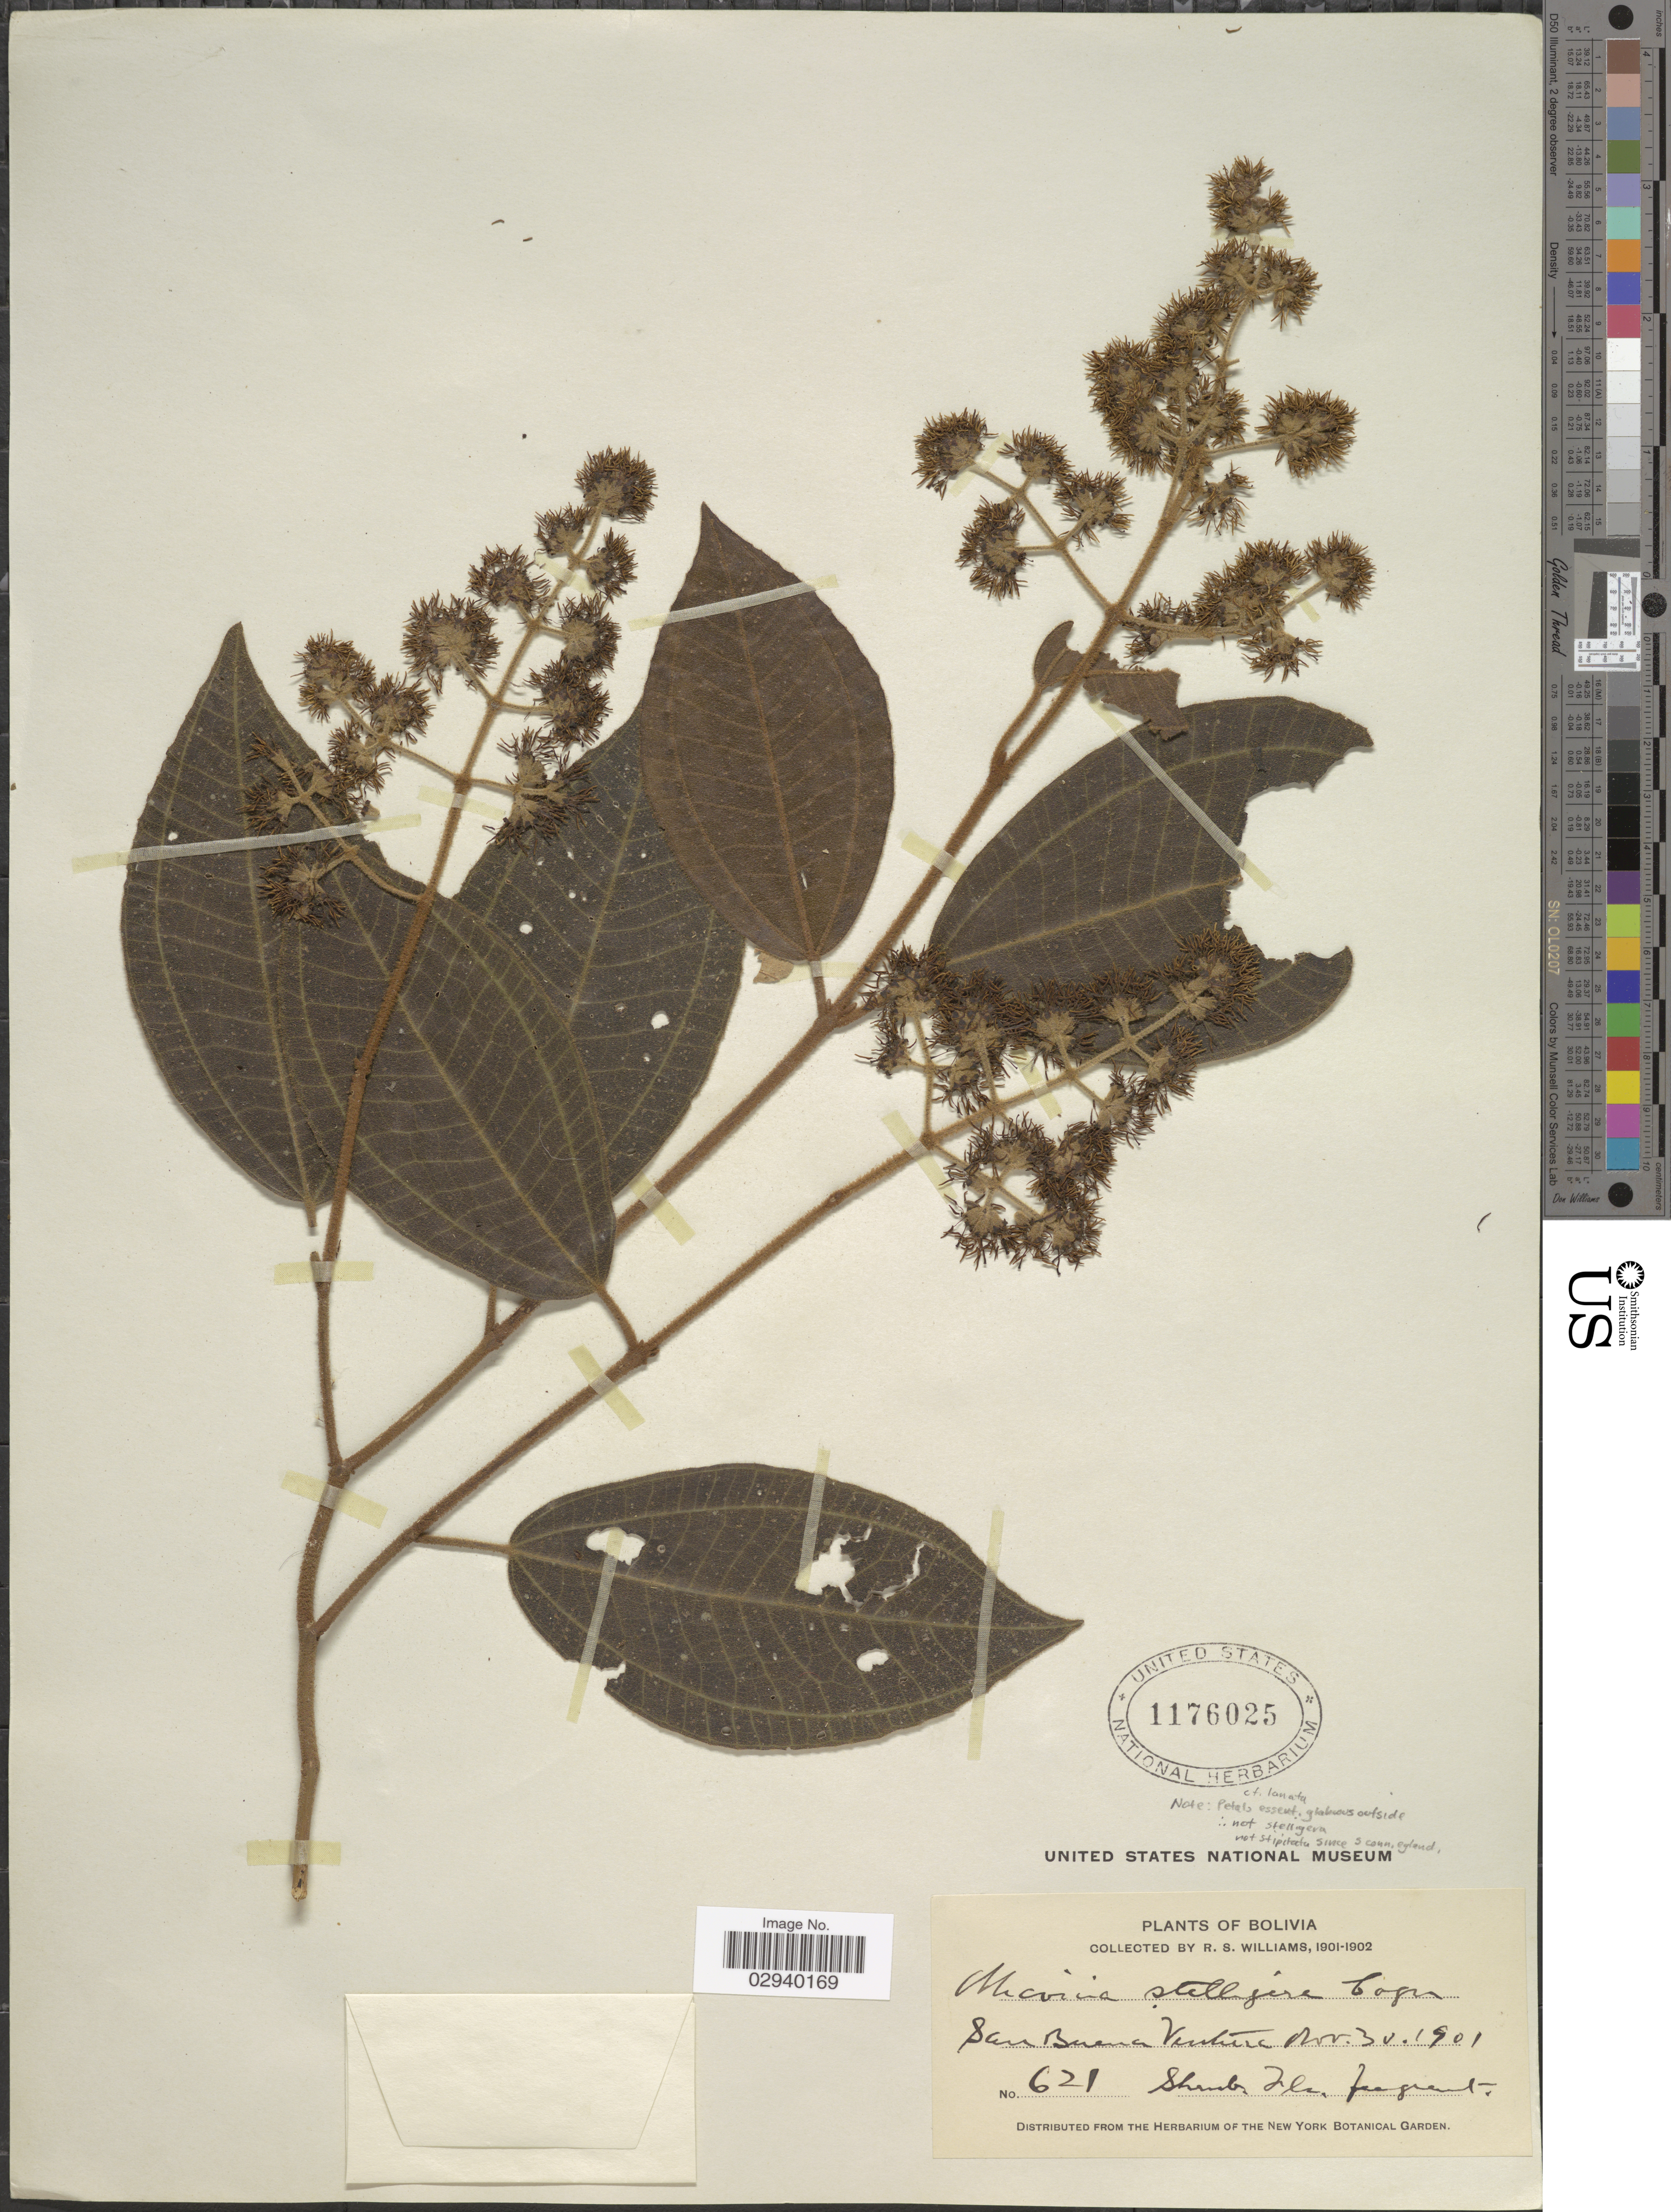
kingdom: Plantae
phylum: Tracheophyta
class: Magnoliopsida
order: Myrtales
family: Melastomataceae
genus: Miconia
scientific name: Miconia lanata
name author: (DC.) Triana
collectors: R. S. Williams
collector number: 621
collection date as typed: Nov. 30, 1901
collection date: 1901-11-30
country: Bolivia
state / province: La Paz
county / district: Iturralde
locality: San Buena Ventura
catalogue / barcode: US 1176025